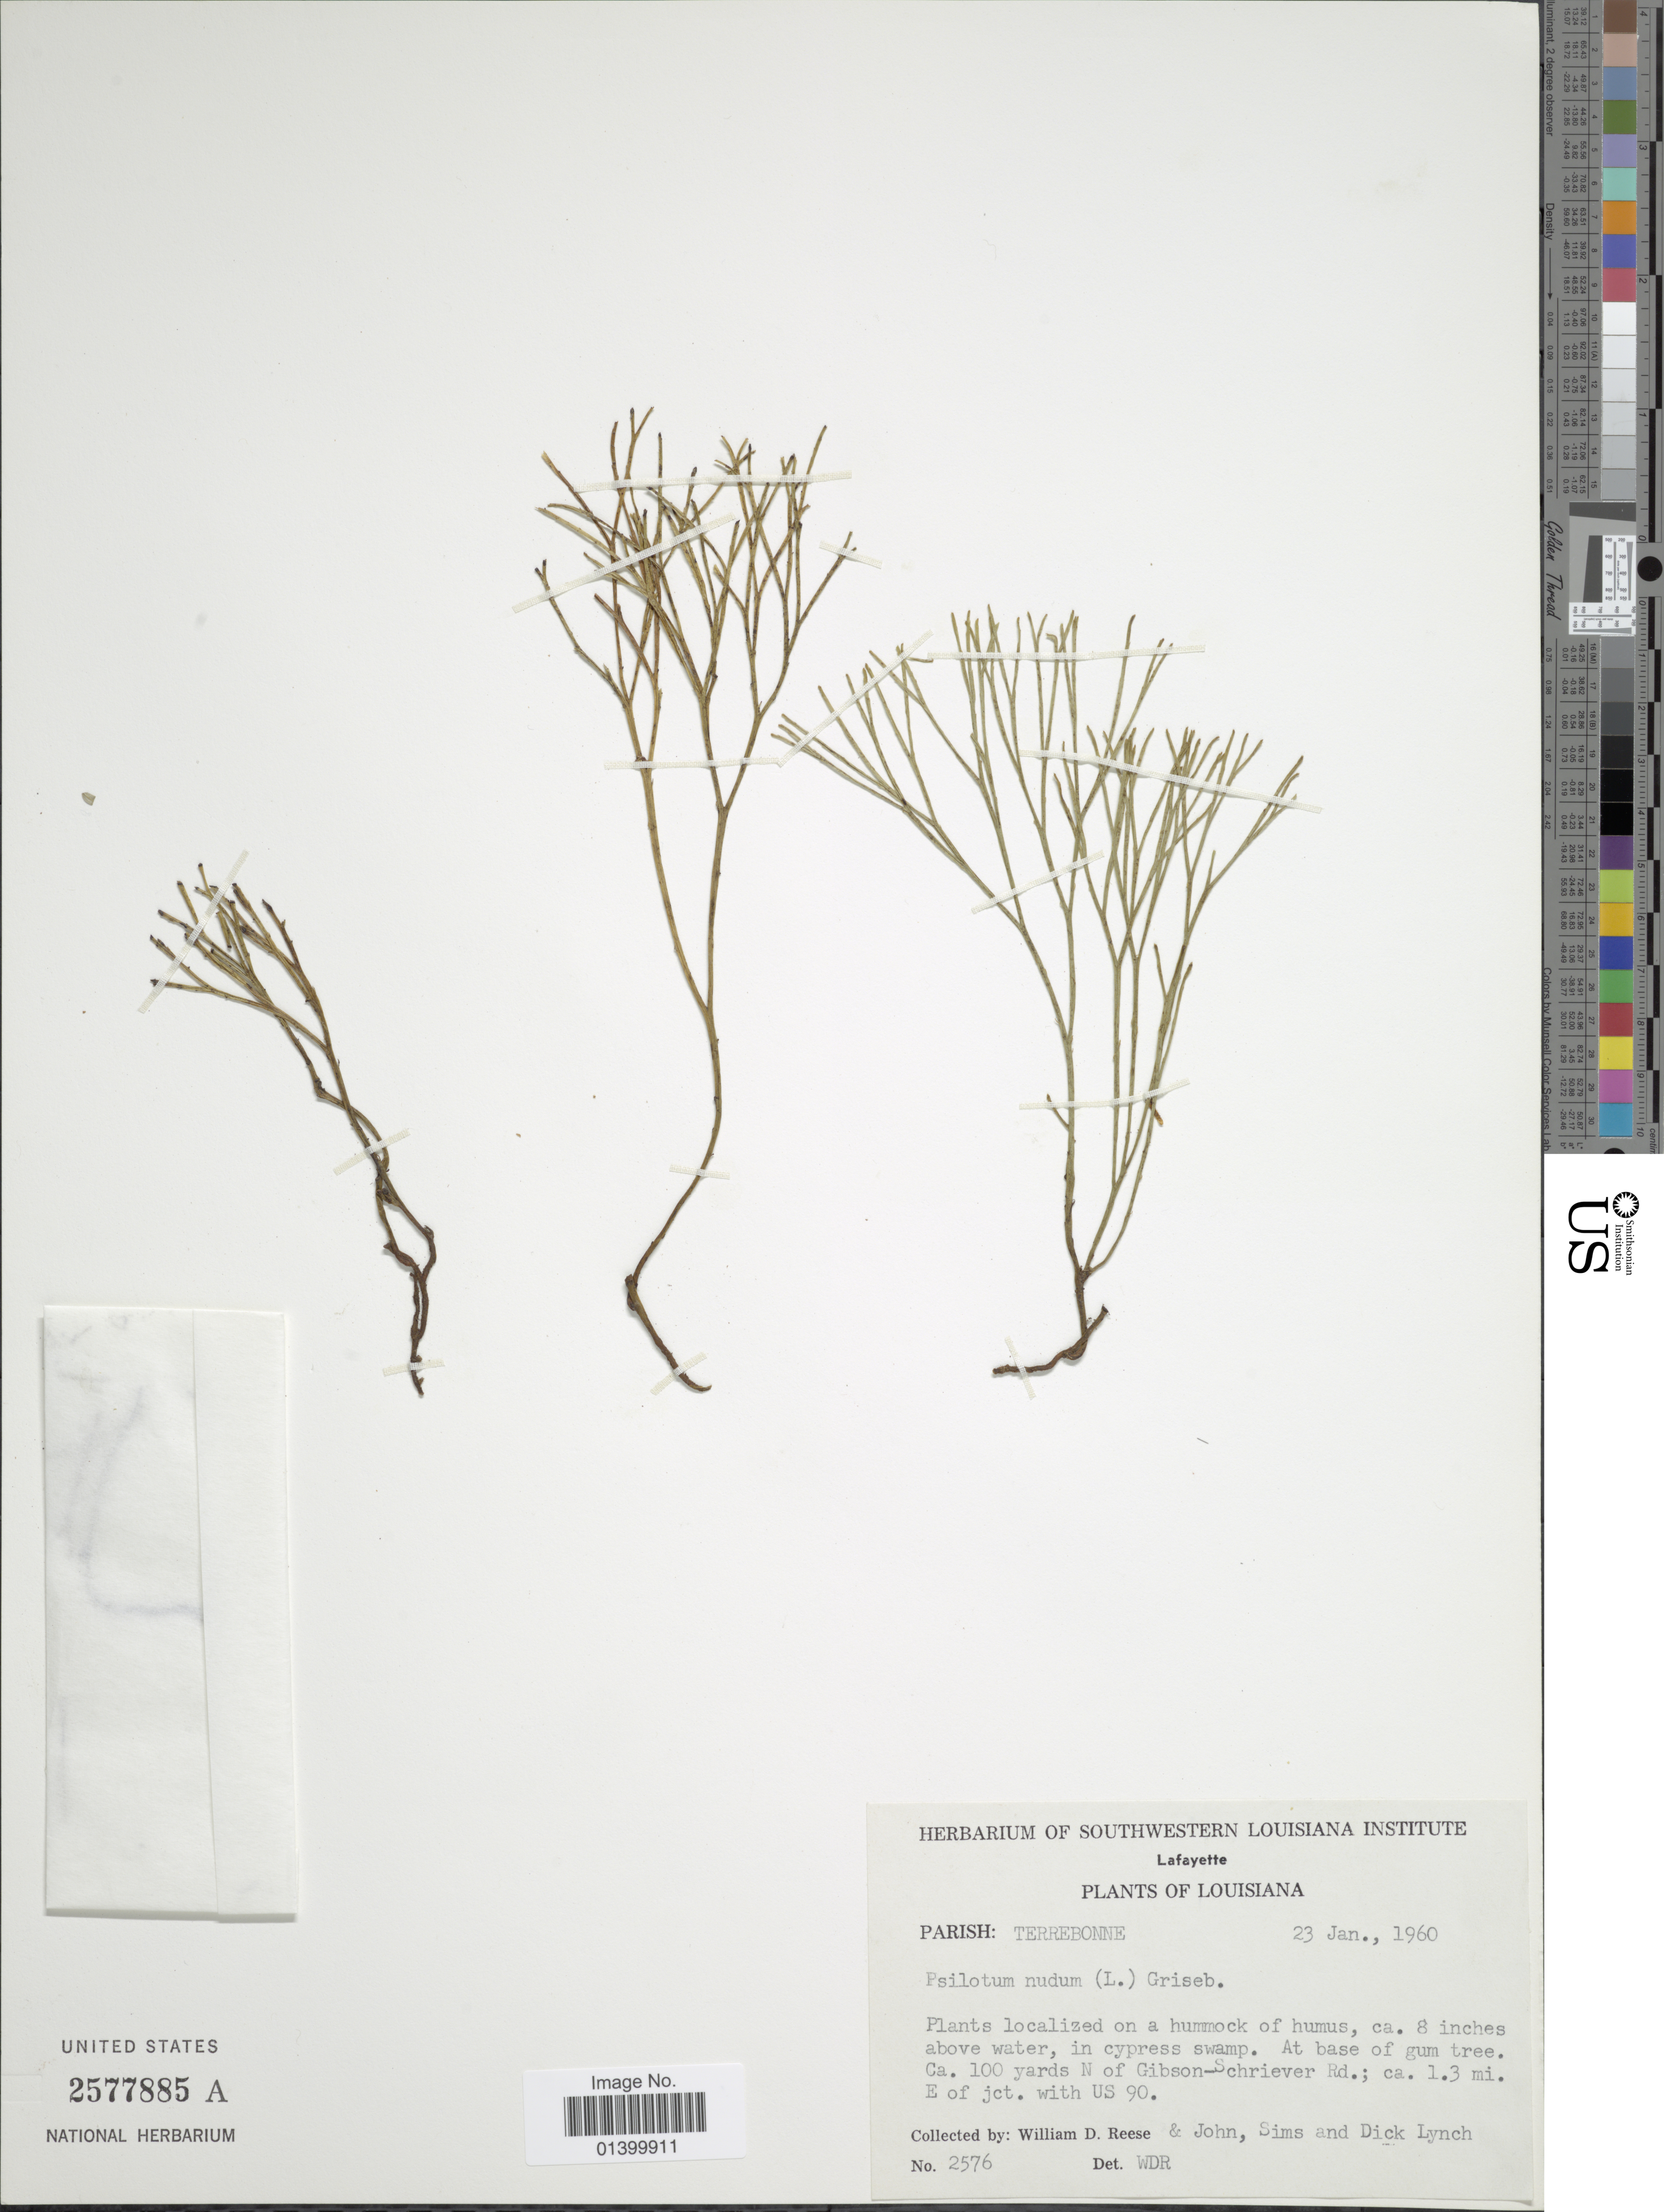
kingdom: Plantae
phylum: Tracheophyta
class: Polypodiopsida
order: Psilotales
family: Psilotaceae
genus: Psilotum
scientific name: Psilotum nudum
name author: (L.) P. Beauv.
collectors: W. Reese, J. Lynch, S. Lynch & D. Lynch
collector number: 2576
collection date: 1960-01-23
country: United States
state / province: Louisiana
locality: Lafayette. Parish: Terrebonne. Ca. 100 yards N of Gibson-Schriever Rd.; ca. 1.3 mi. E of jct. with US 90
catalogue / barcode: US 2577885A